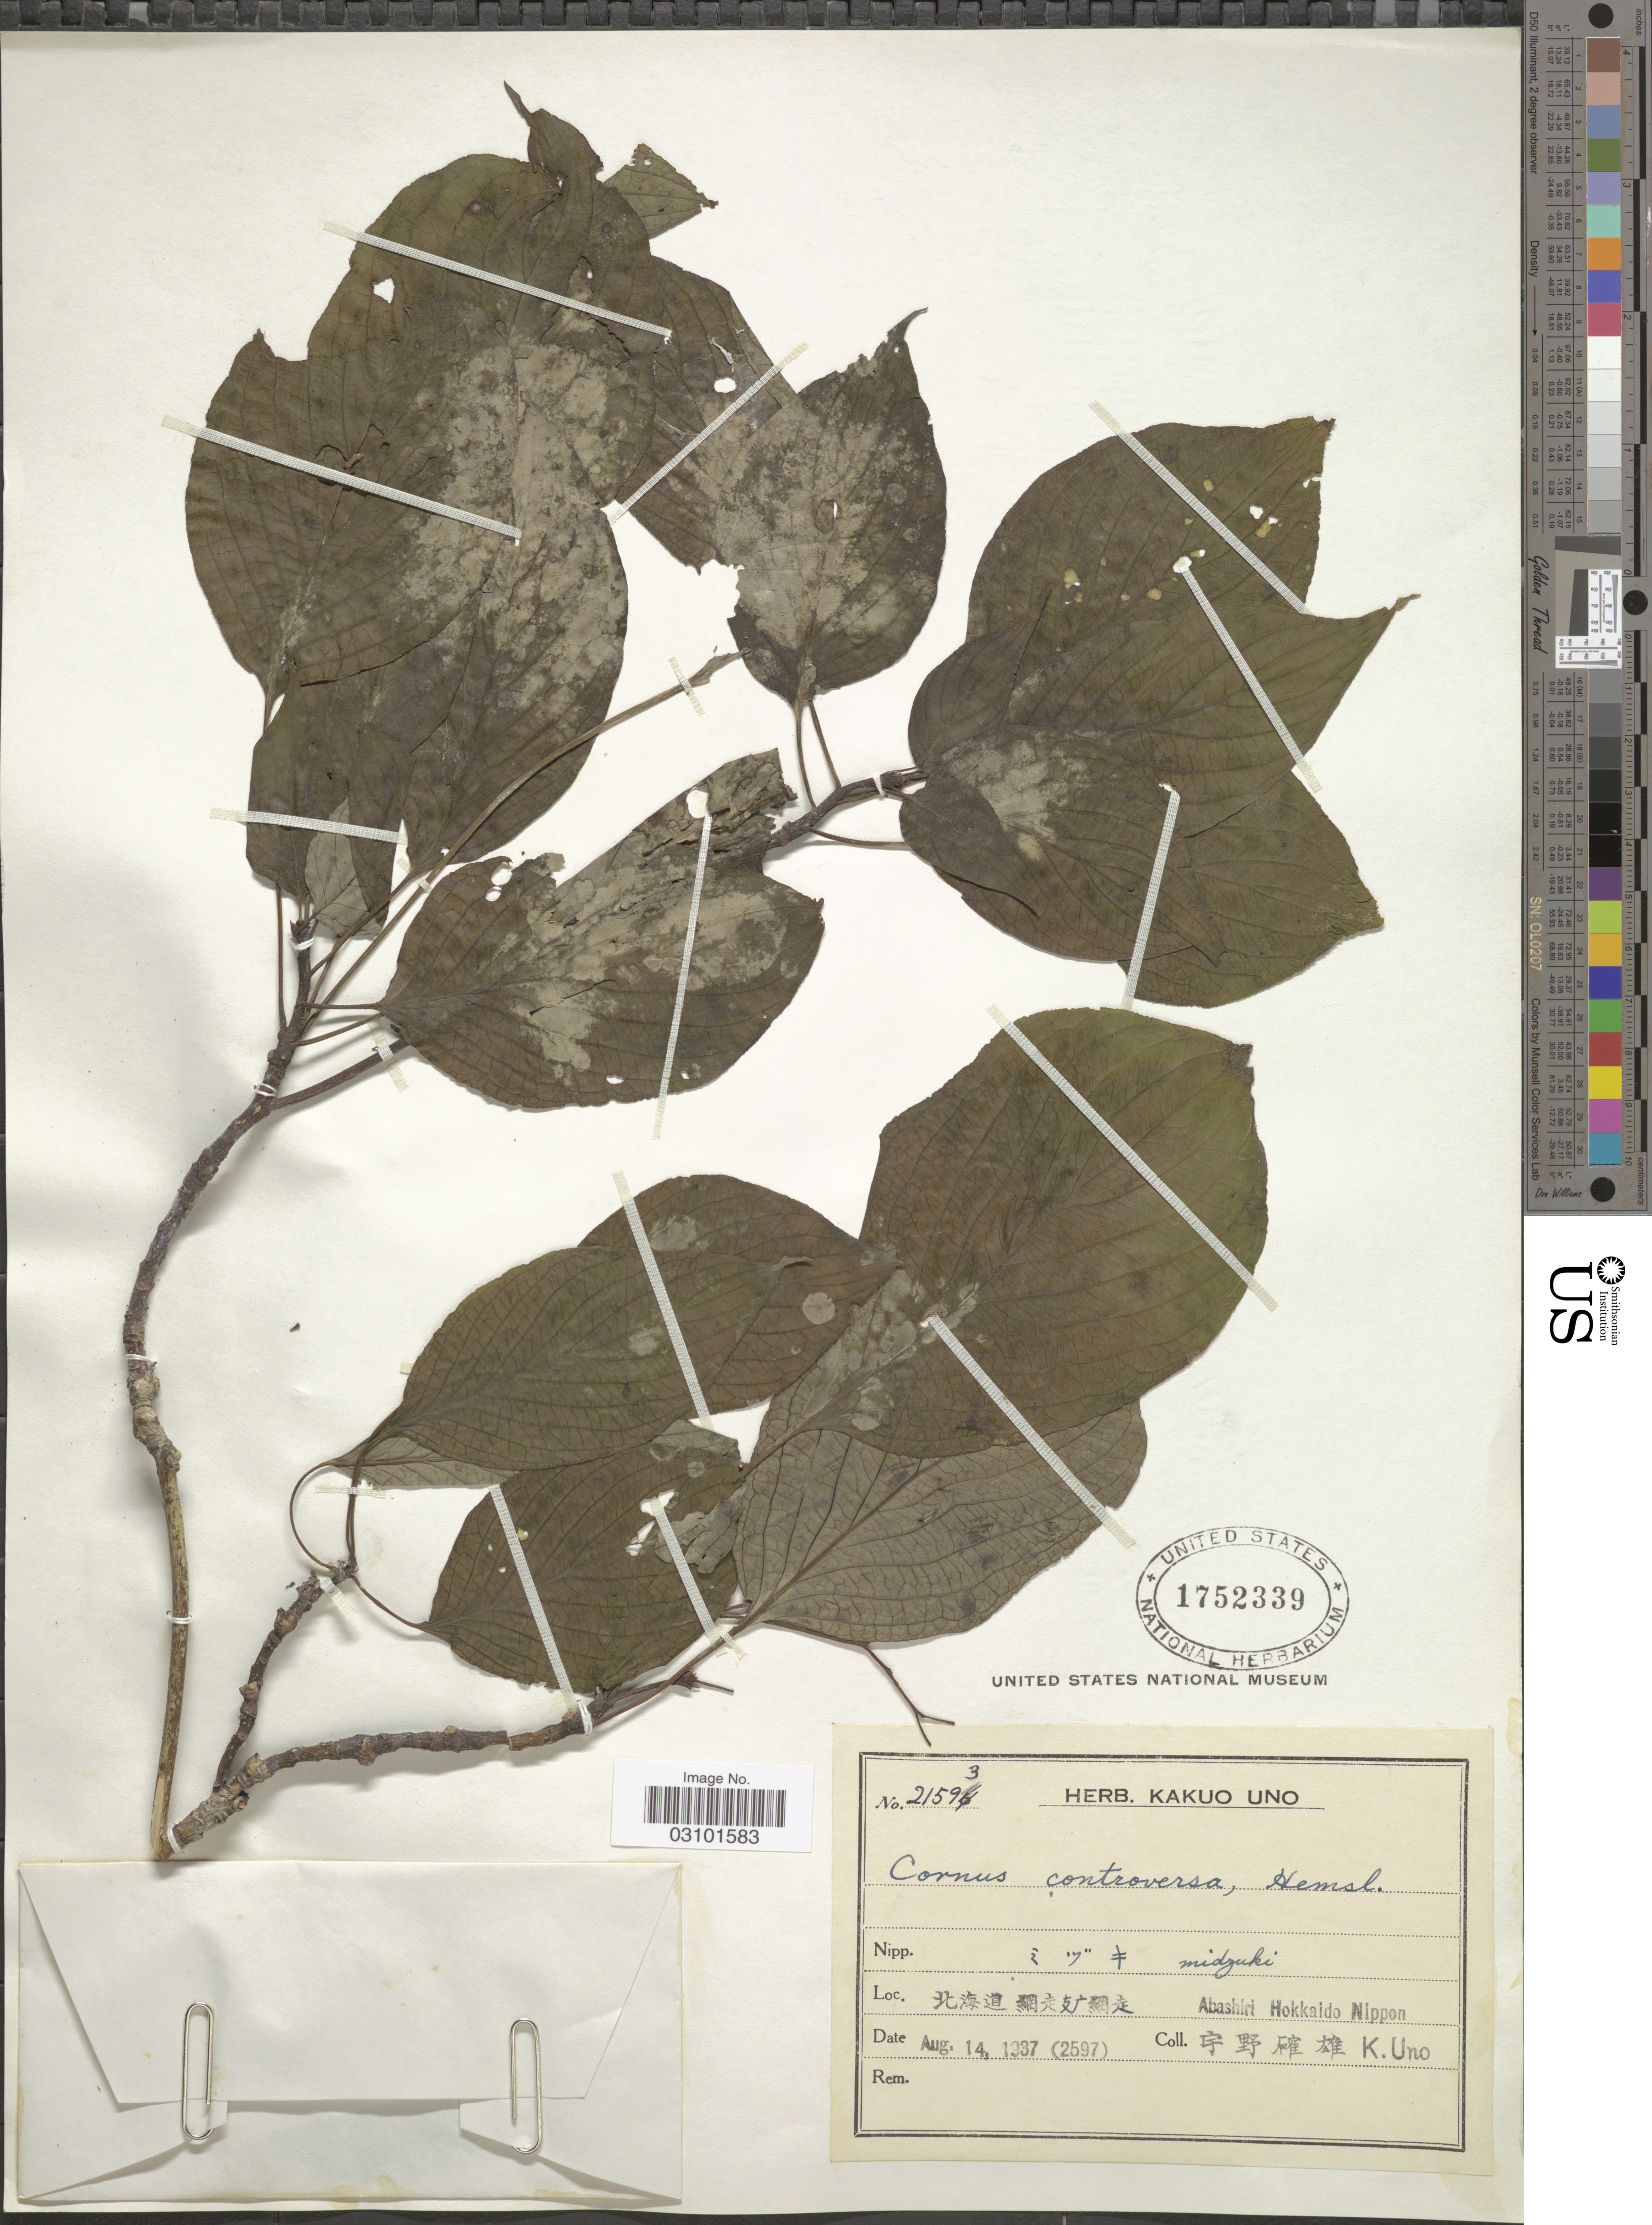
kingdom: Plantae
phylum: Tracheophyta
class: Magnoliopsida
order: Cornales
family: Cornaceae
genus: Cornus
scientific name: Cornus controversa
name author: Hemsl.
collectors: K. Uno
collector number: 21593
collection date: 1937-08-14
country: Japan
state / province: Hokkaidō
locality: Abashiri Hokkaido Nippon.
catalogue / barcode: US 1752339